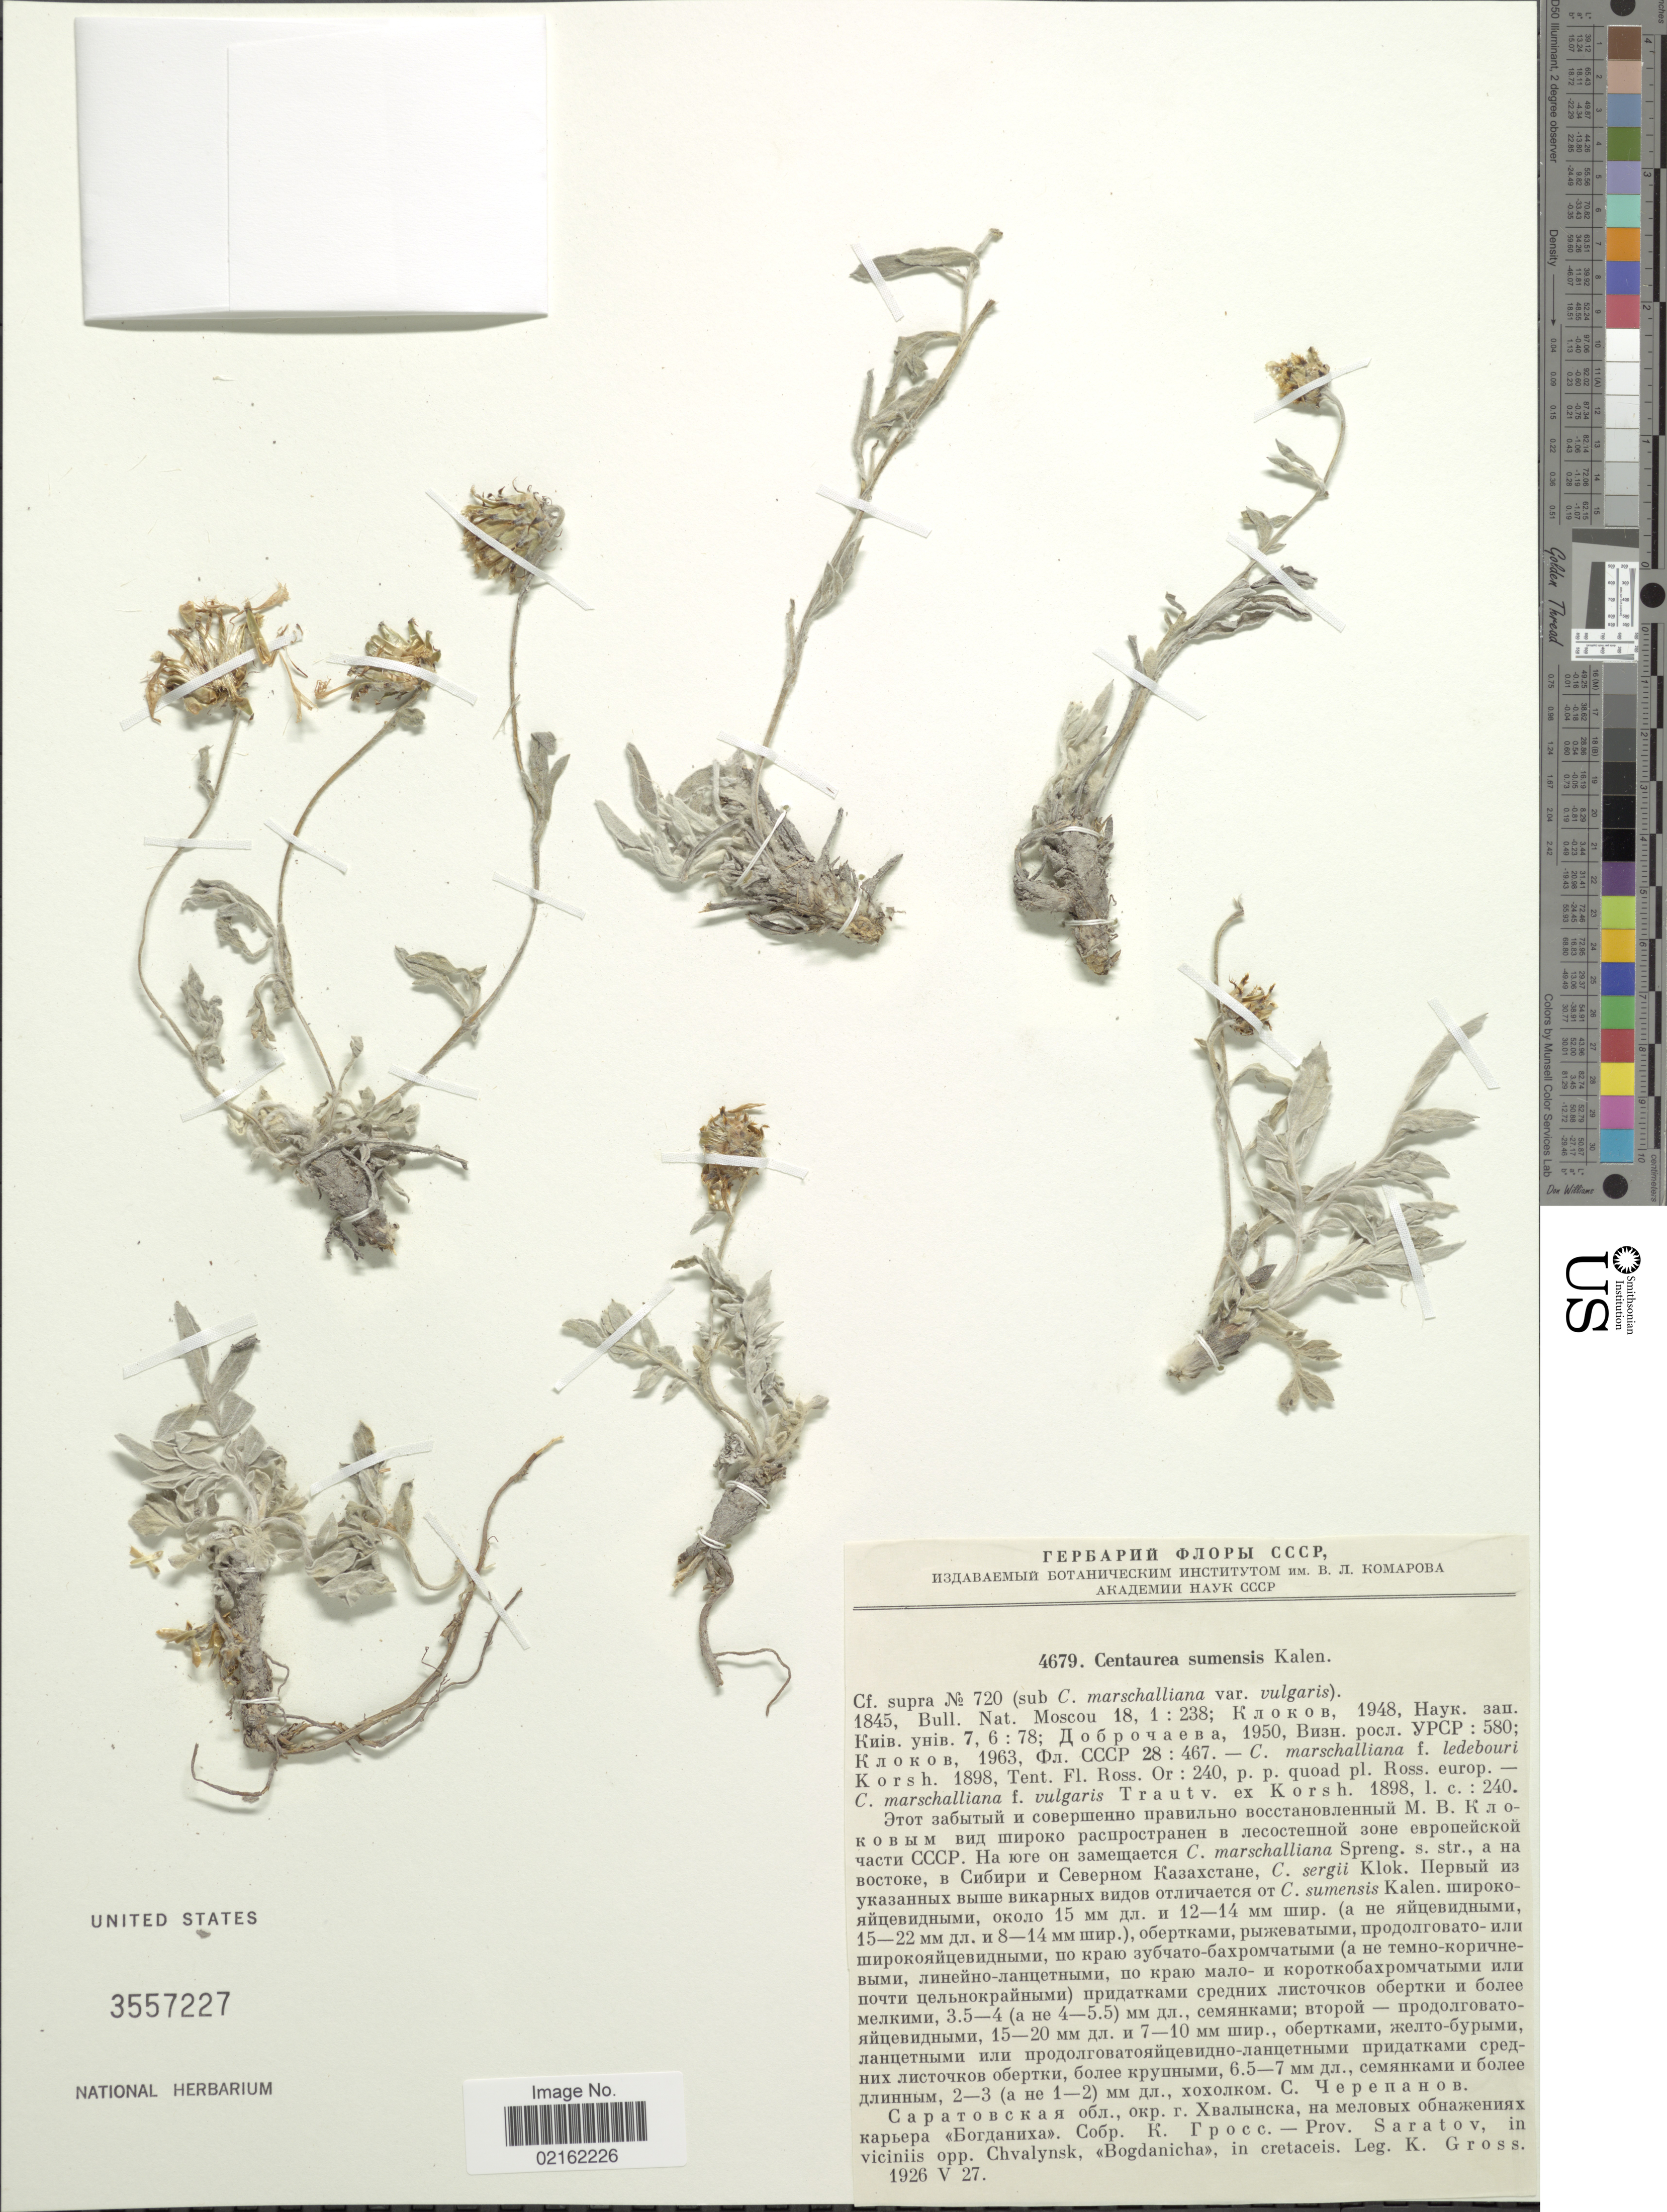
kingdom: Plantae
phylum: Tracheophyta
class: Magnoliopsida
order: Asterales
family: Asteraceae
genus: Centaurea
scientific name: Centaurea sumensis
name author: Kalen.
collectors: K. Gross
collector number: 4679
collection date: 1926-05-27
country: Russian Federation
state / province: Saratov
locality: Opp. Chvalynsk, Bogdanicha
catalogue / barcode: US 3557227